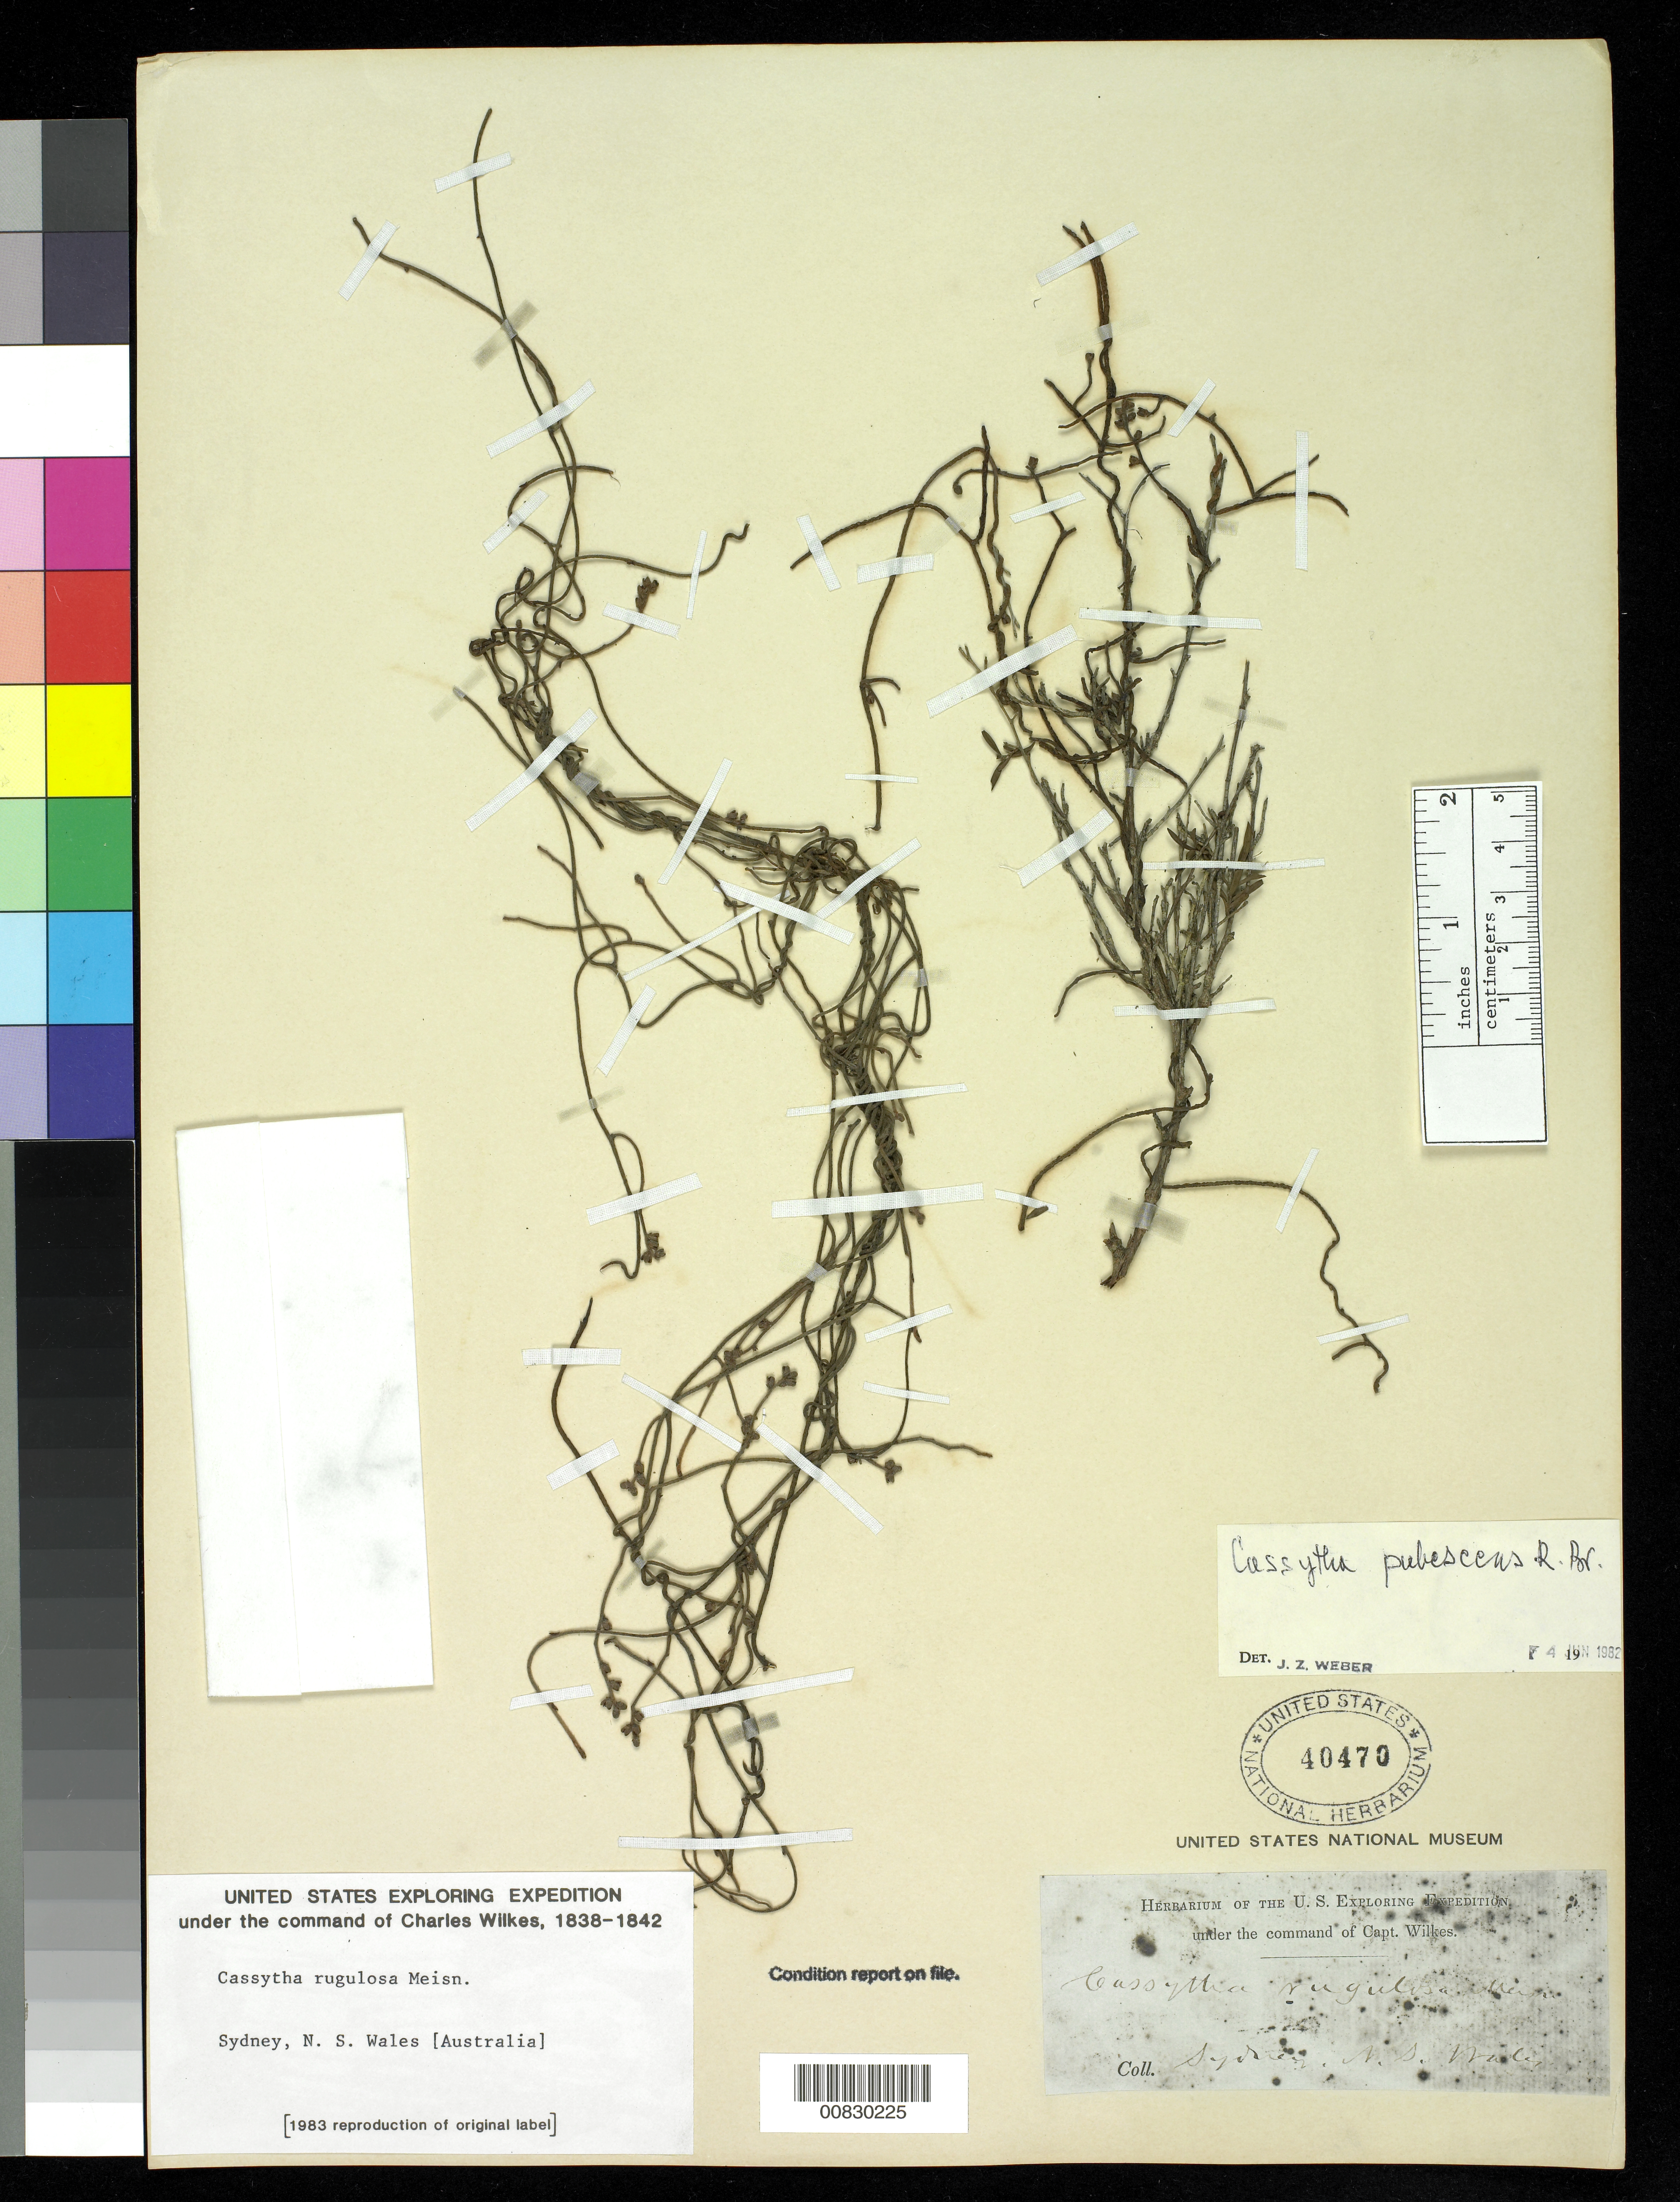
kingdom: Plantae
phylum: Tracheophyta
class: Magnoliopsida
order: Laurales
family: Lauraceae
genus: Cassytha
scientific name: Cassytha pubescens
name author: R. Br.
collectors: Wilkes Explor. Exped.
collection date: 1838/1842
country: Australia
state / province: New South Wales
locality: Sydney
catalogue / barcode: US 40470